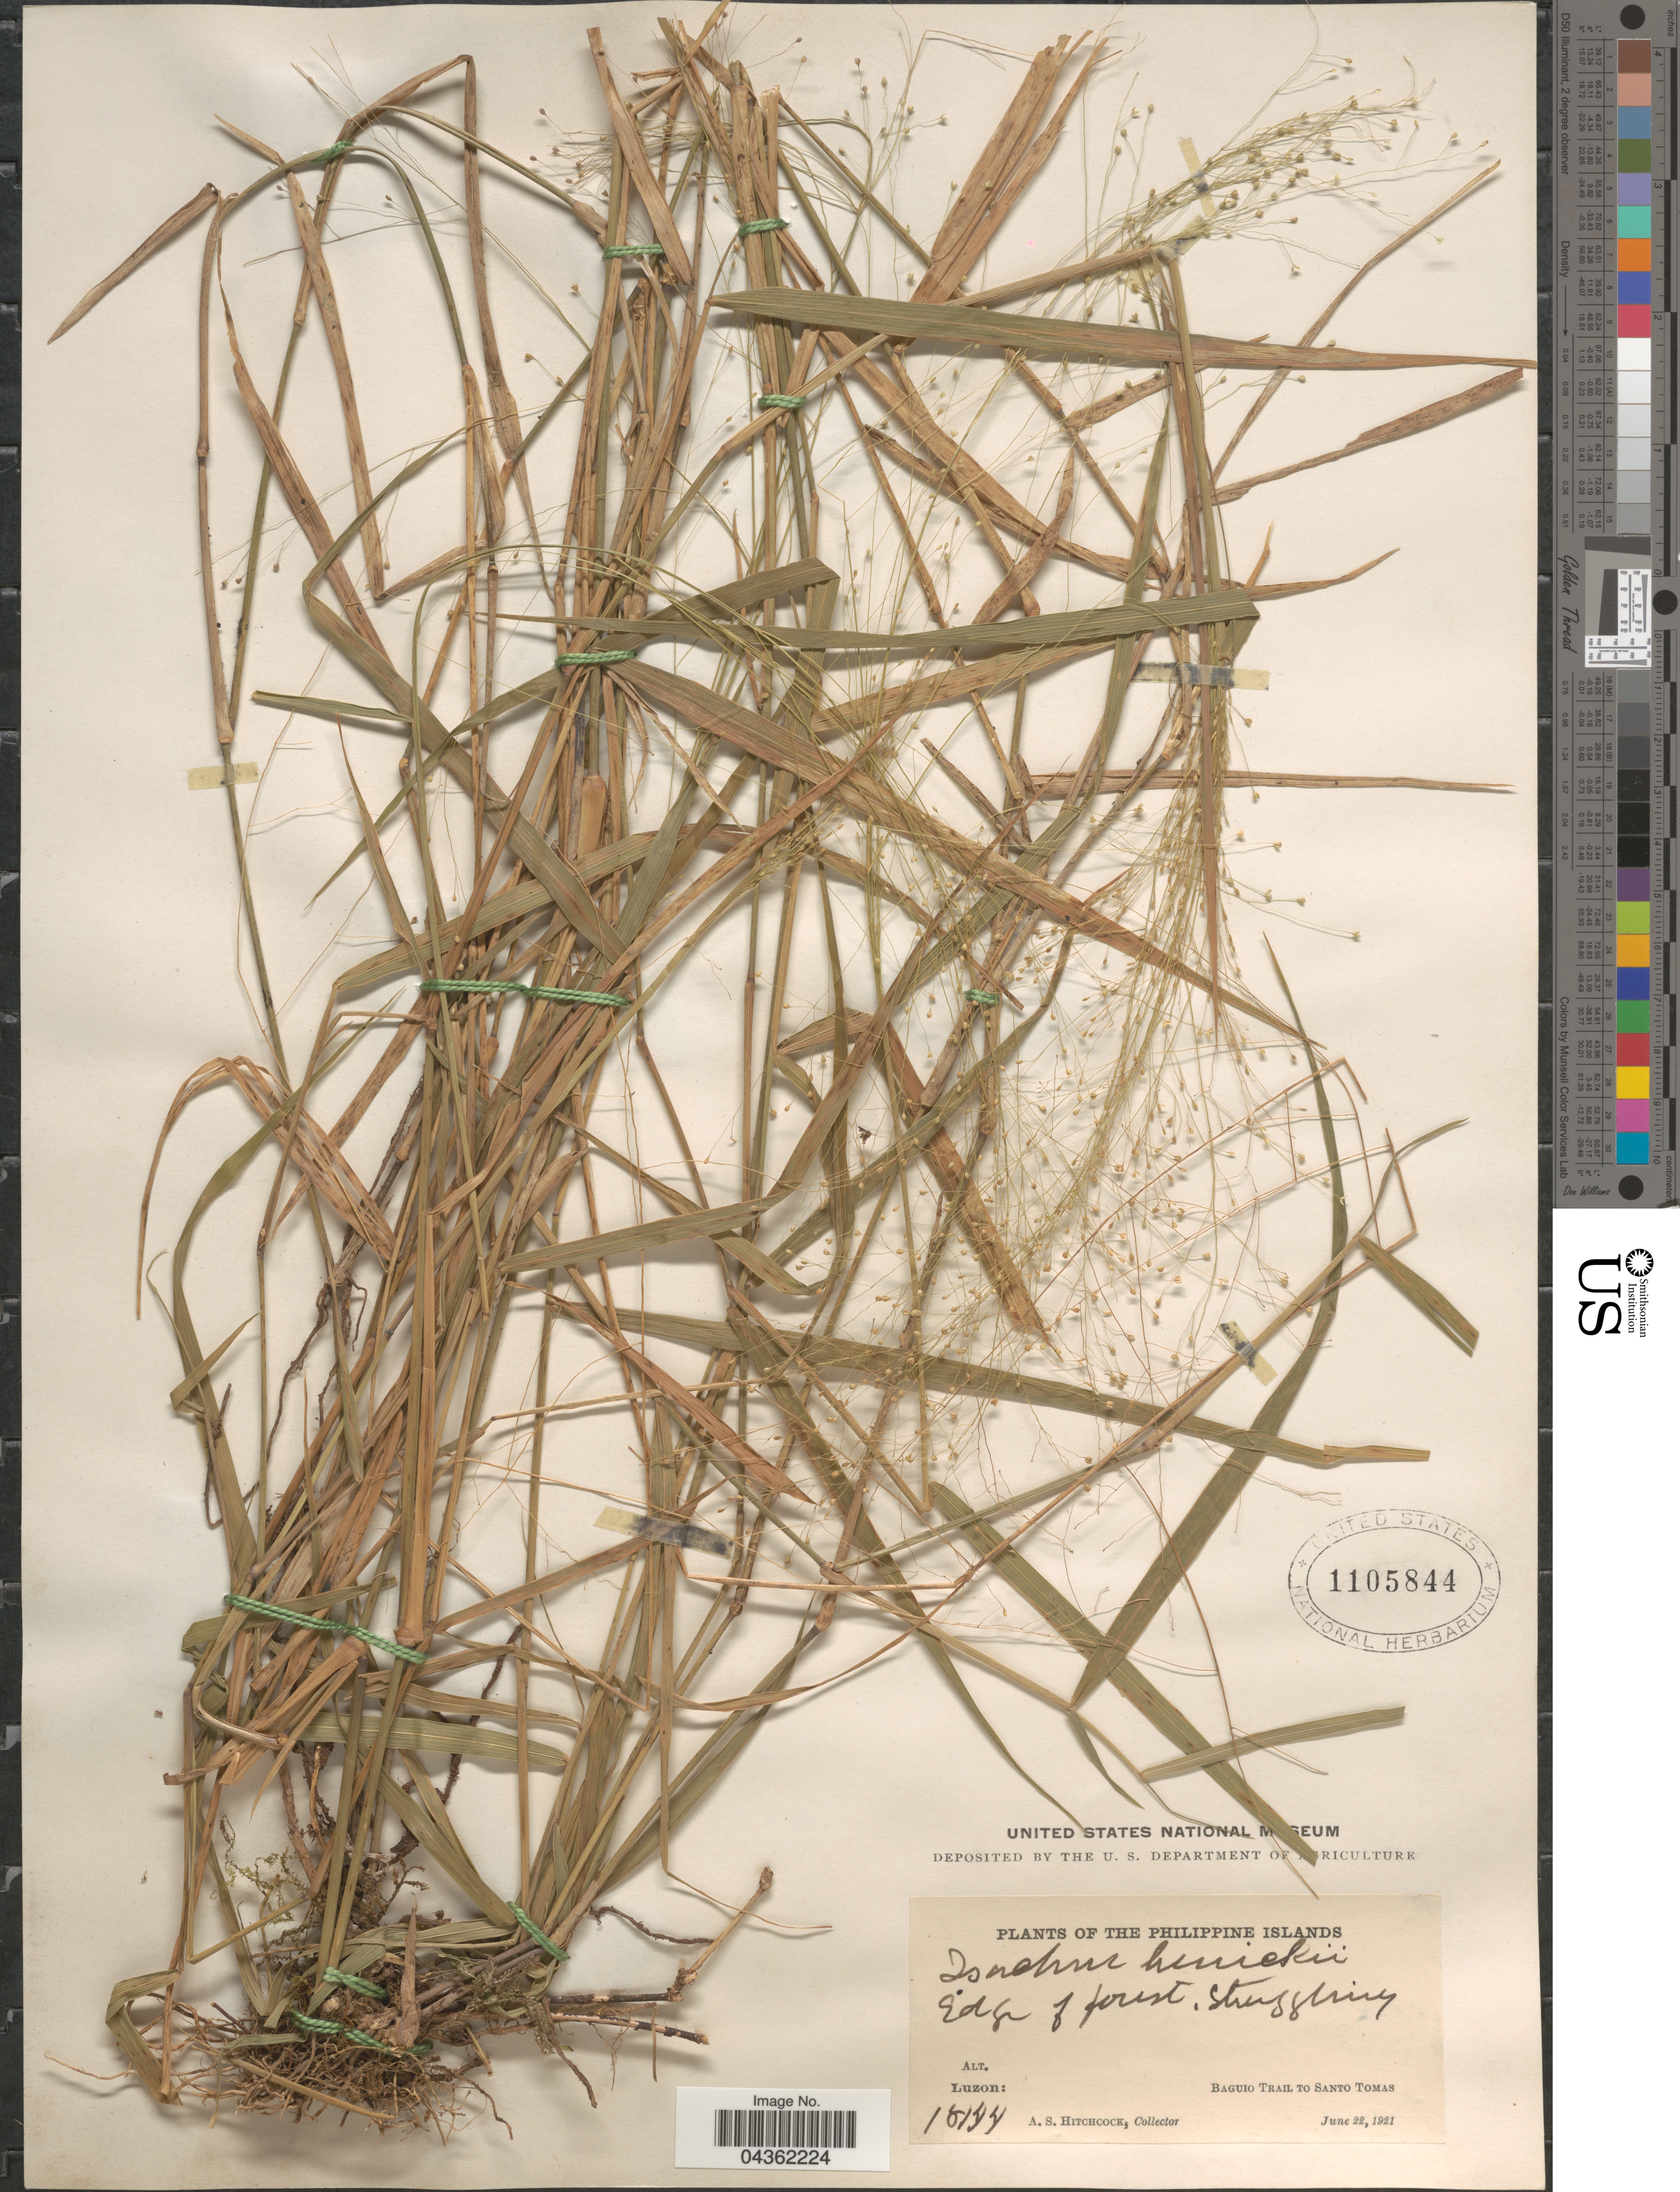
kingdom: Plantae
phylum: Tracheophyta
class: Liliopsida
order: Poales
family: Poaceae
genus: Isachne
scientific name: Isachne albens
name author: Trin.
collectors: A. S. Hitchcock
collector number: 18144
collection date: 1921-06-22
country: Philippines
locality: Philippine Islands. Edge of forest. Luzon: Baguio Trail to Santo Tomas.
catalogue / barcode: US 1105844